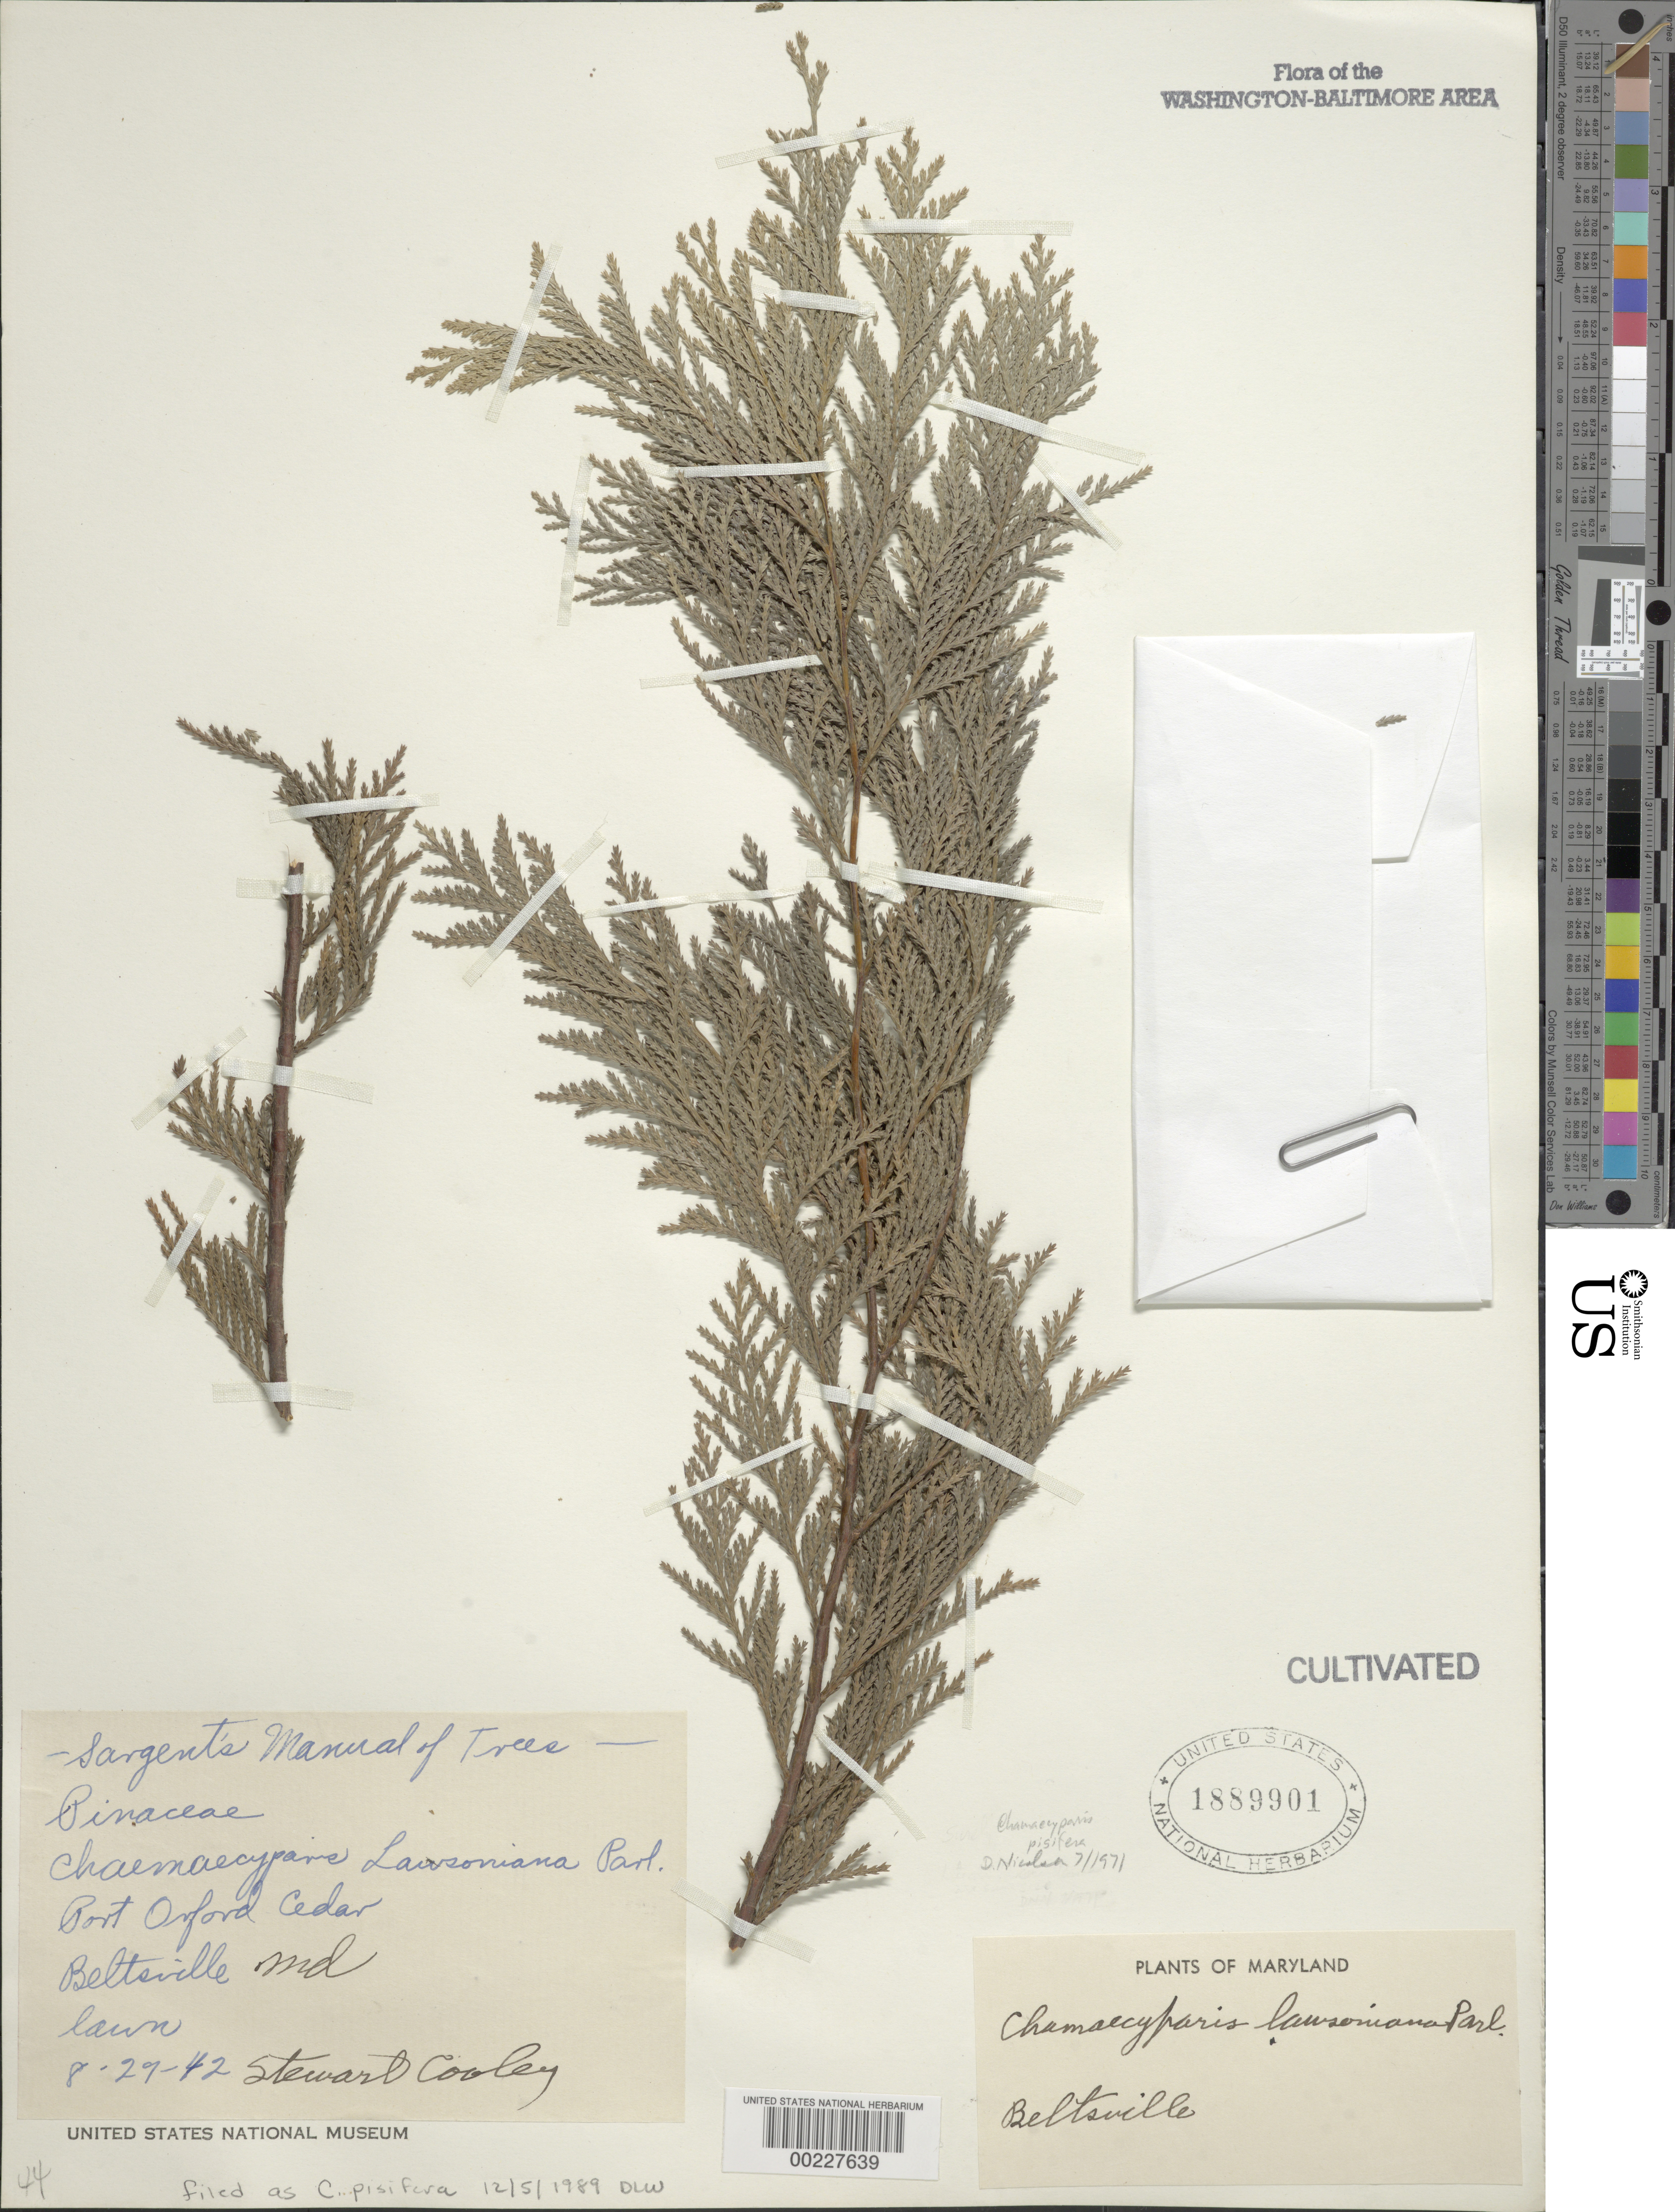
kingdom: Plantae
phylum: Tracheophyta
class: Pinopsida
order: Pinales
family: Cupressaceae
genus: Chamaecyparis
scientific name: Chamaecyparis pisifera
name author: (Siebold & Zucc.) Endl.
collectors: S. Cooley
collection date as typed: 29 Aug 1942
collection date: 1942-08-29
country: United States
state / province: Maryland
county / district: Prince George's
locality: Beltsville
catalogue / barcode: US 1889901